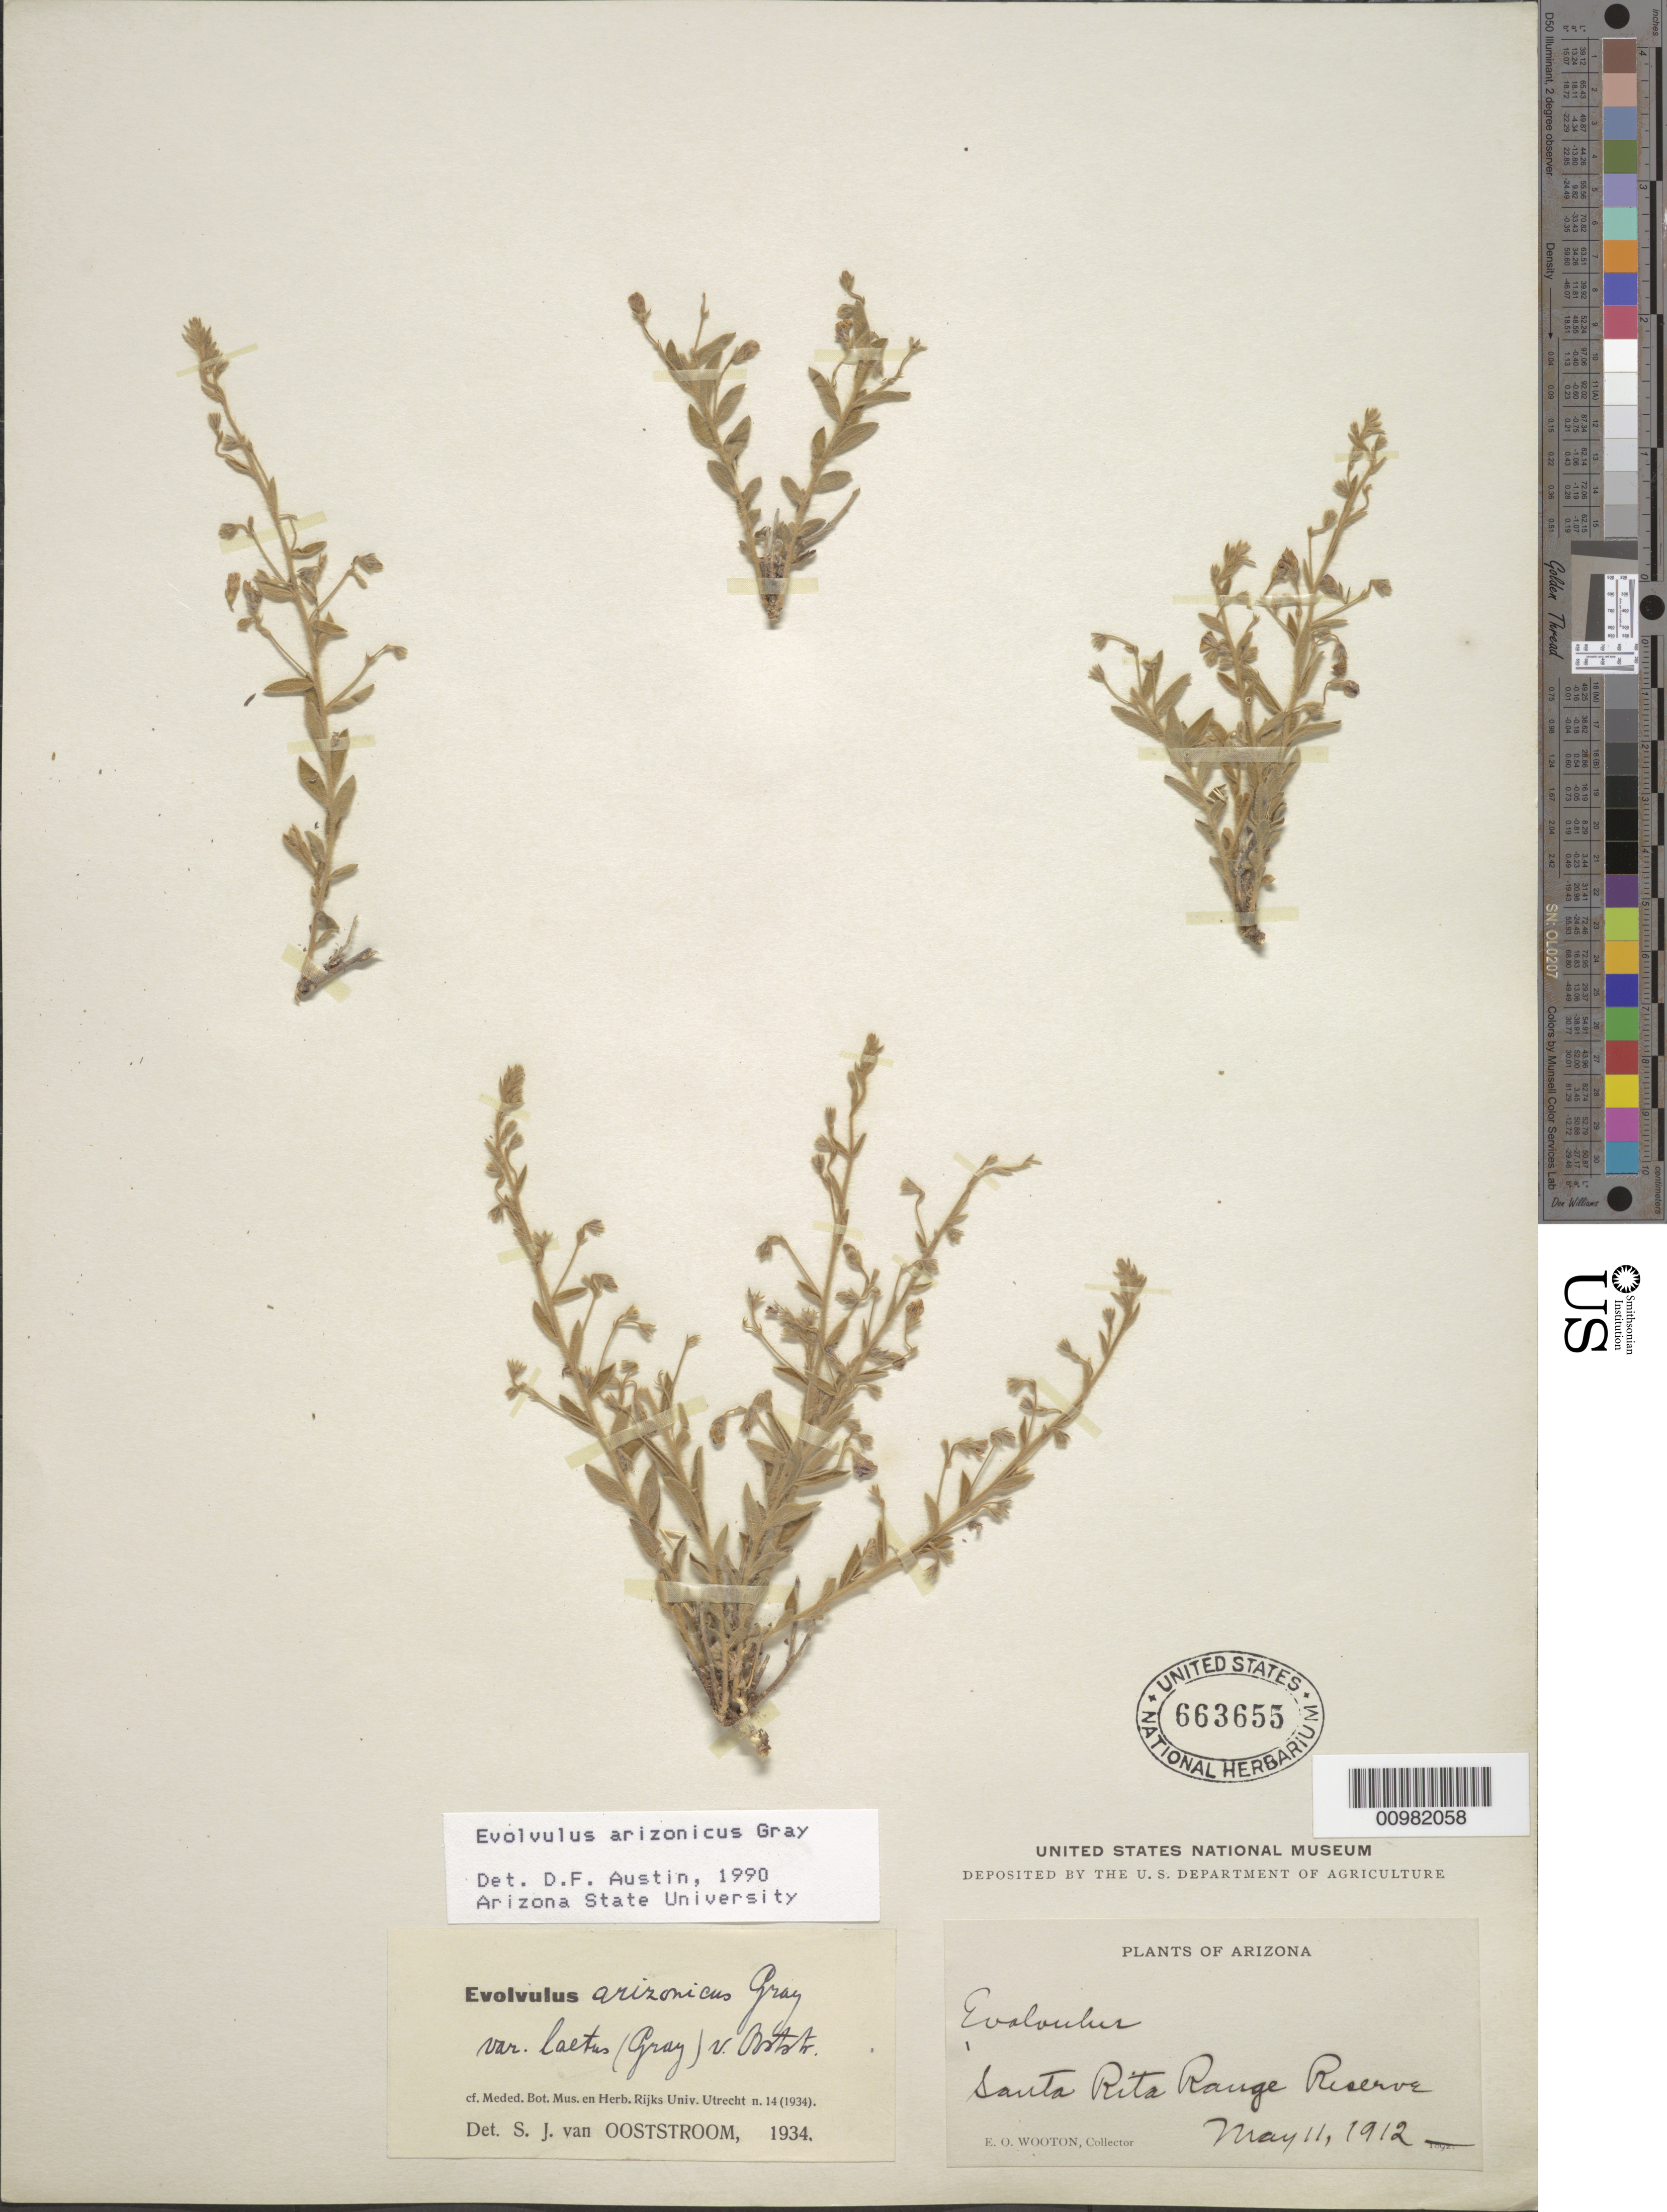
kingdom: Plantae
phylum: Tracheophyta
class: Magnoliopsida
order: Solanales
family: Convolvulaceae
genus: Evolvulus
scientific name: Evolvulus arizonicus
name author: A. Gray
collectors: E. O. Wooton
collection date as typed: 11 May 1912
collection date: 1912-05-11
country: United States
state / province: Arizona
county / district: Pima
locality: Santa Rita Range Reserve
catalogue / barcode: US 663655